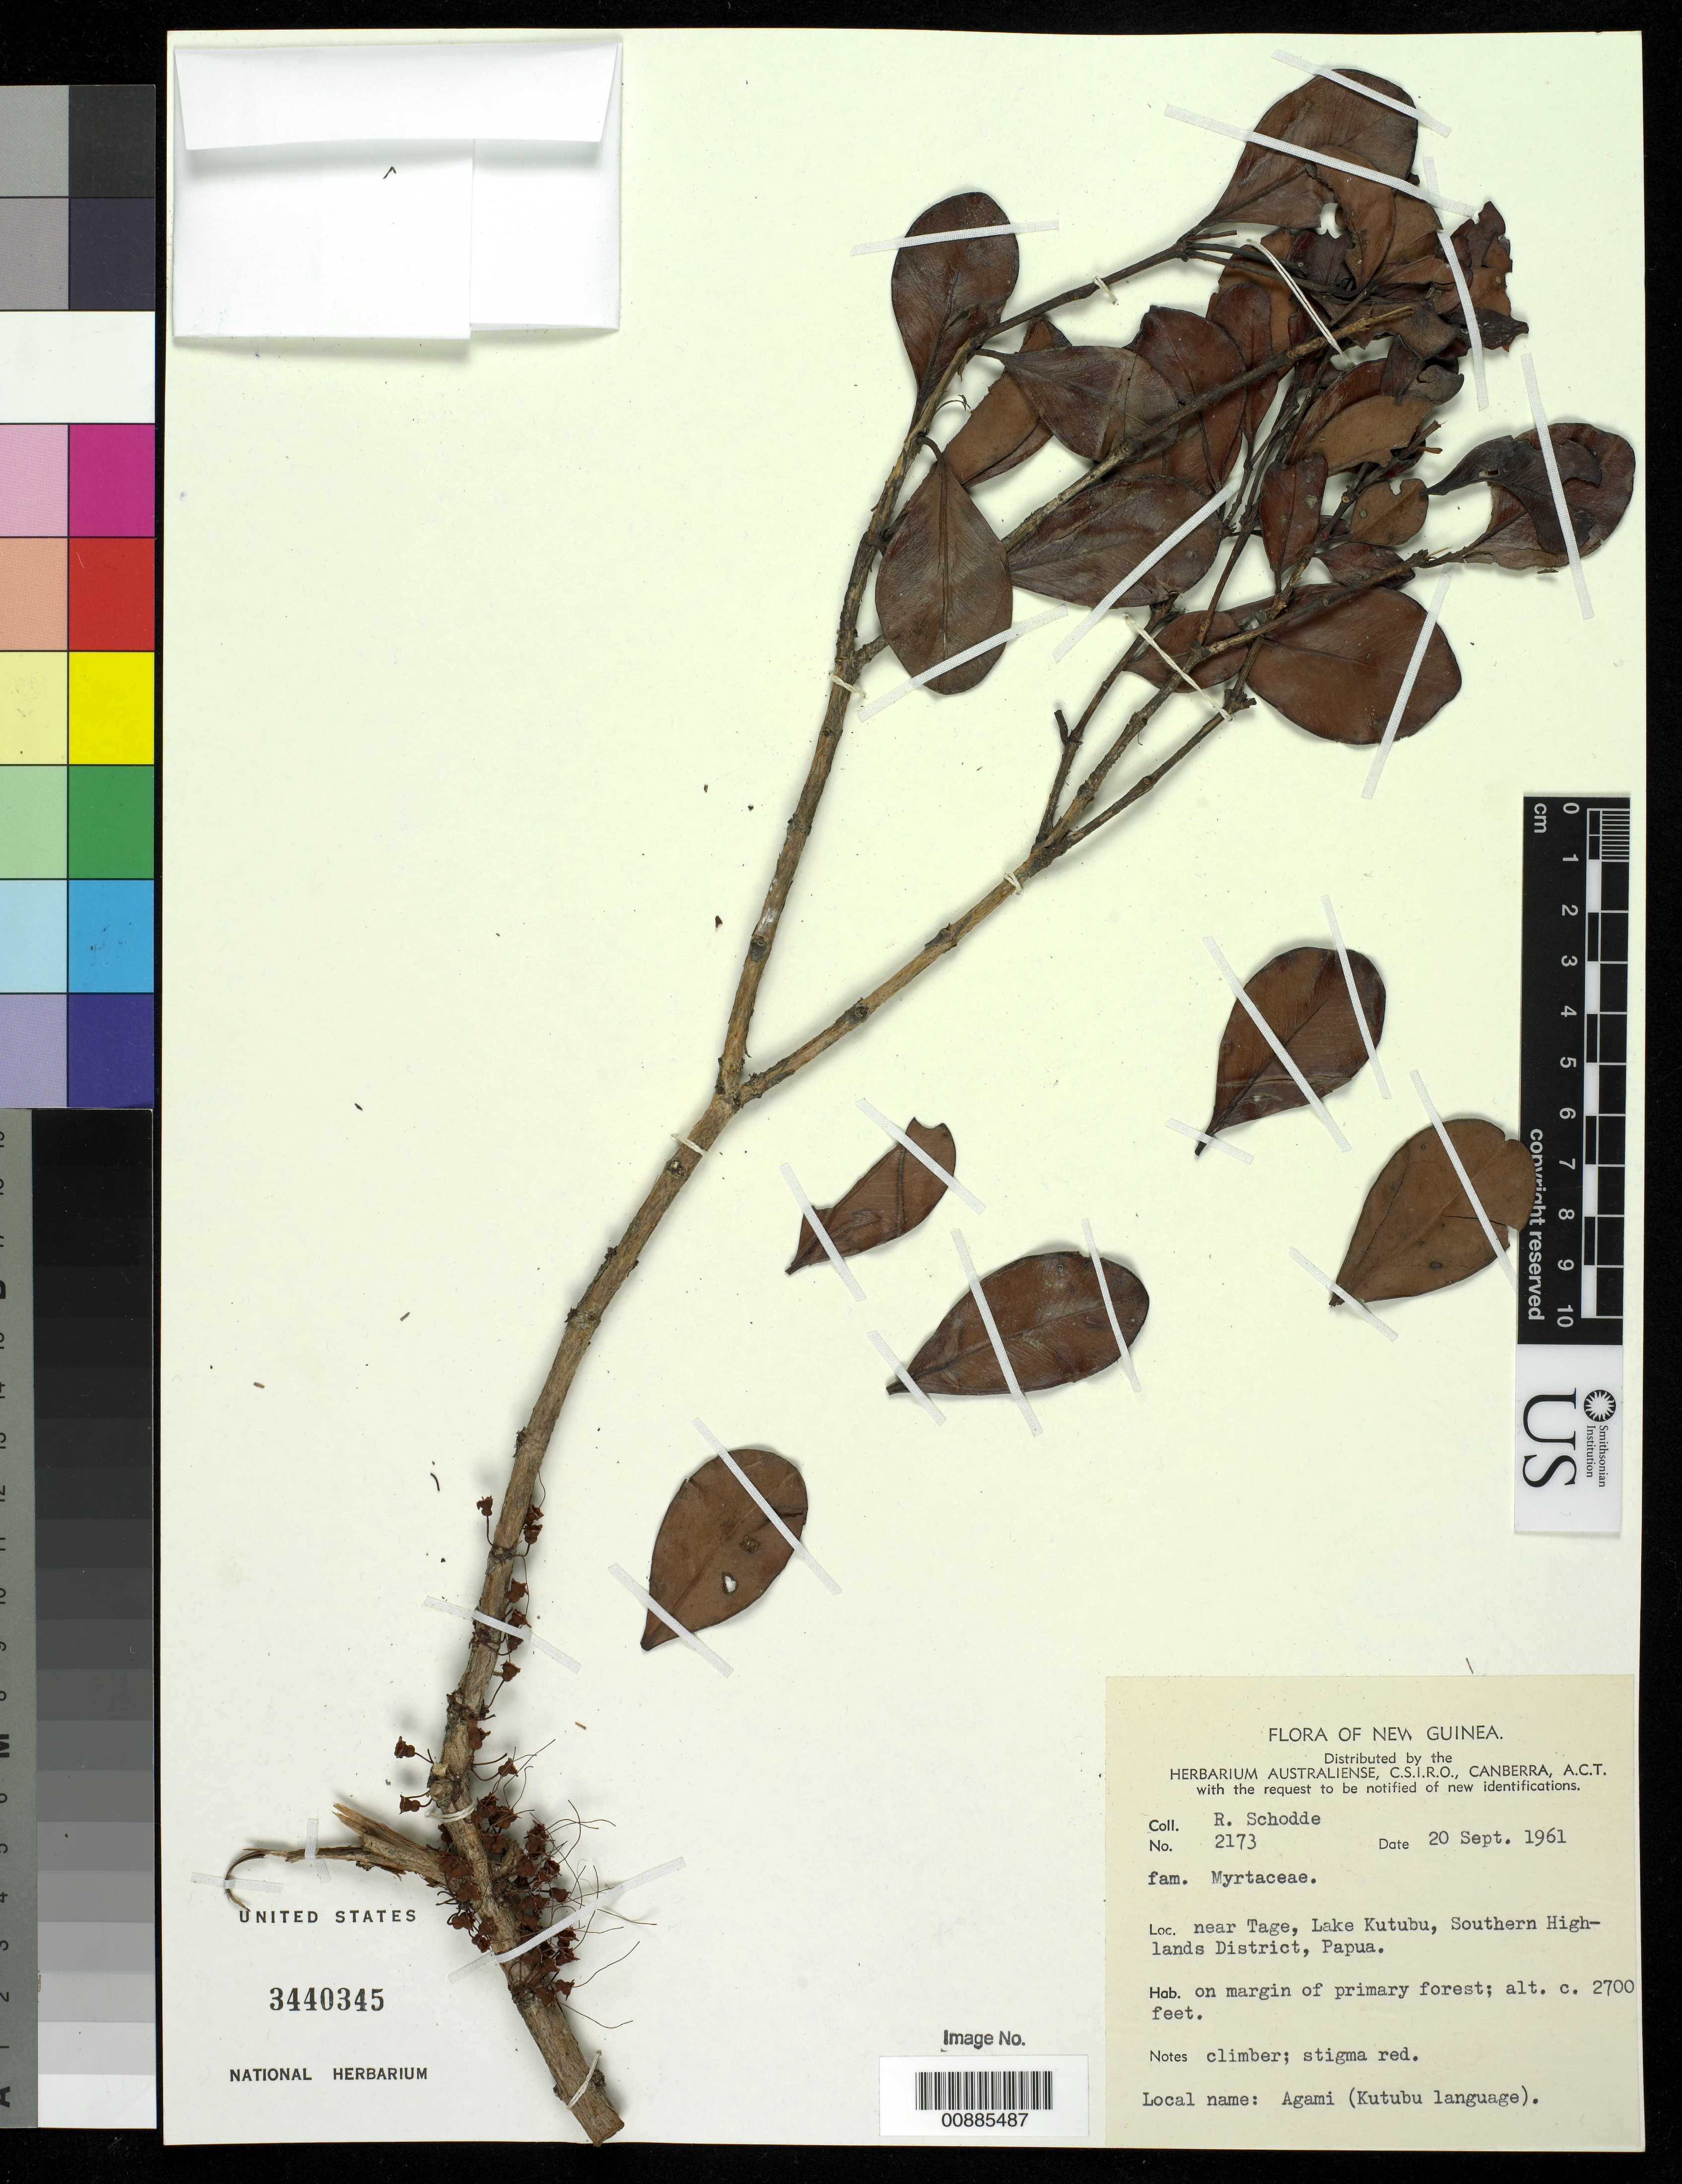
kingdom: Plantae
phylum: Tracheophyta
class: Magnoliopsida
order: Myrtales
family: Myrtaceae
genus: Melaleuca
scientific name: Melaleuca sp.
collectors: R. Schodde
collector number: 2173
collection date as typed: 20 Sep 1961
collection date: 1961-09-20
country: Papua New Guinea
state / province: Southern Highlands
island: New Guinea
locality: Near Tage, Lake Kutubu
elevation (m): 823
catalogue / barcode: US 3440345